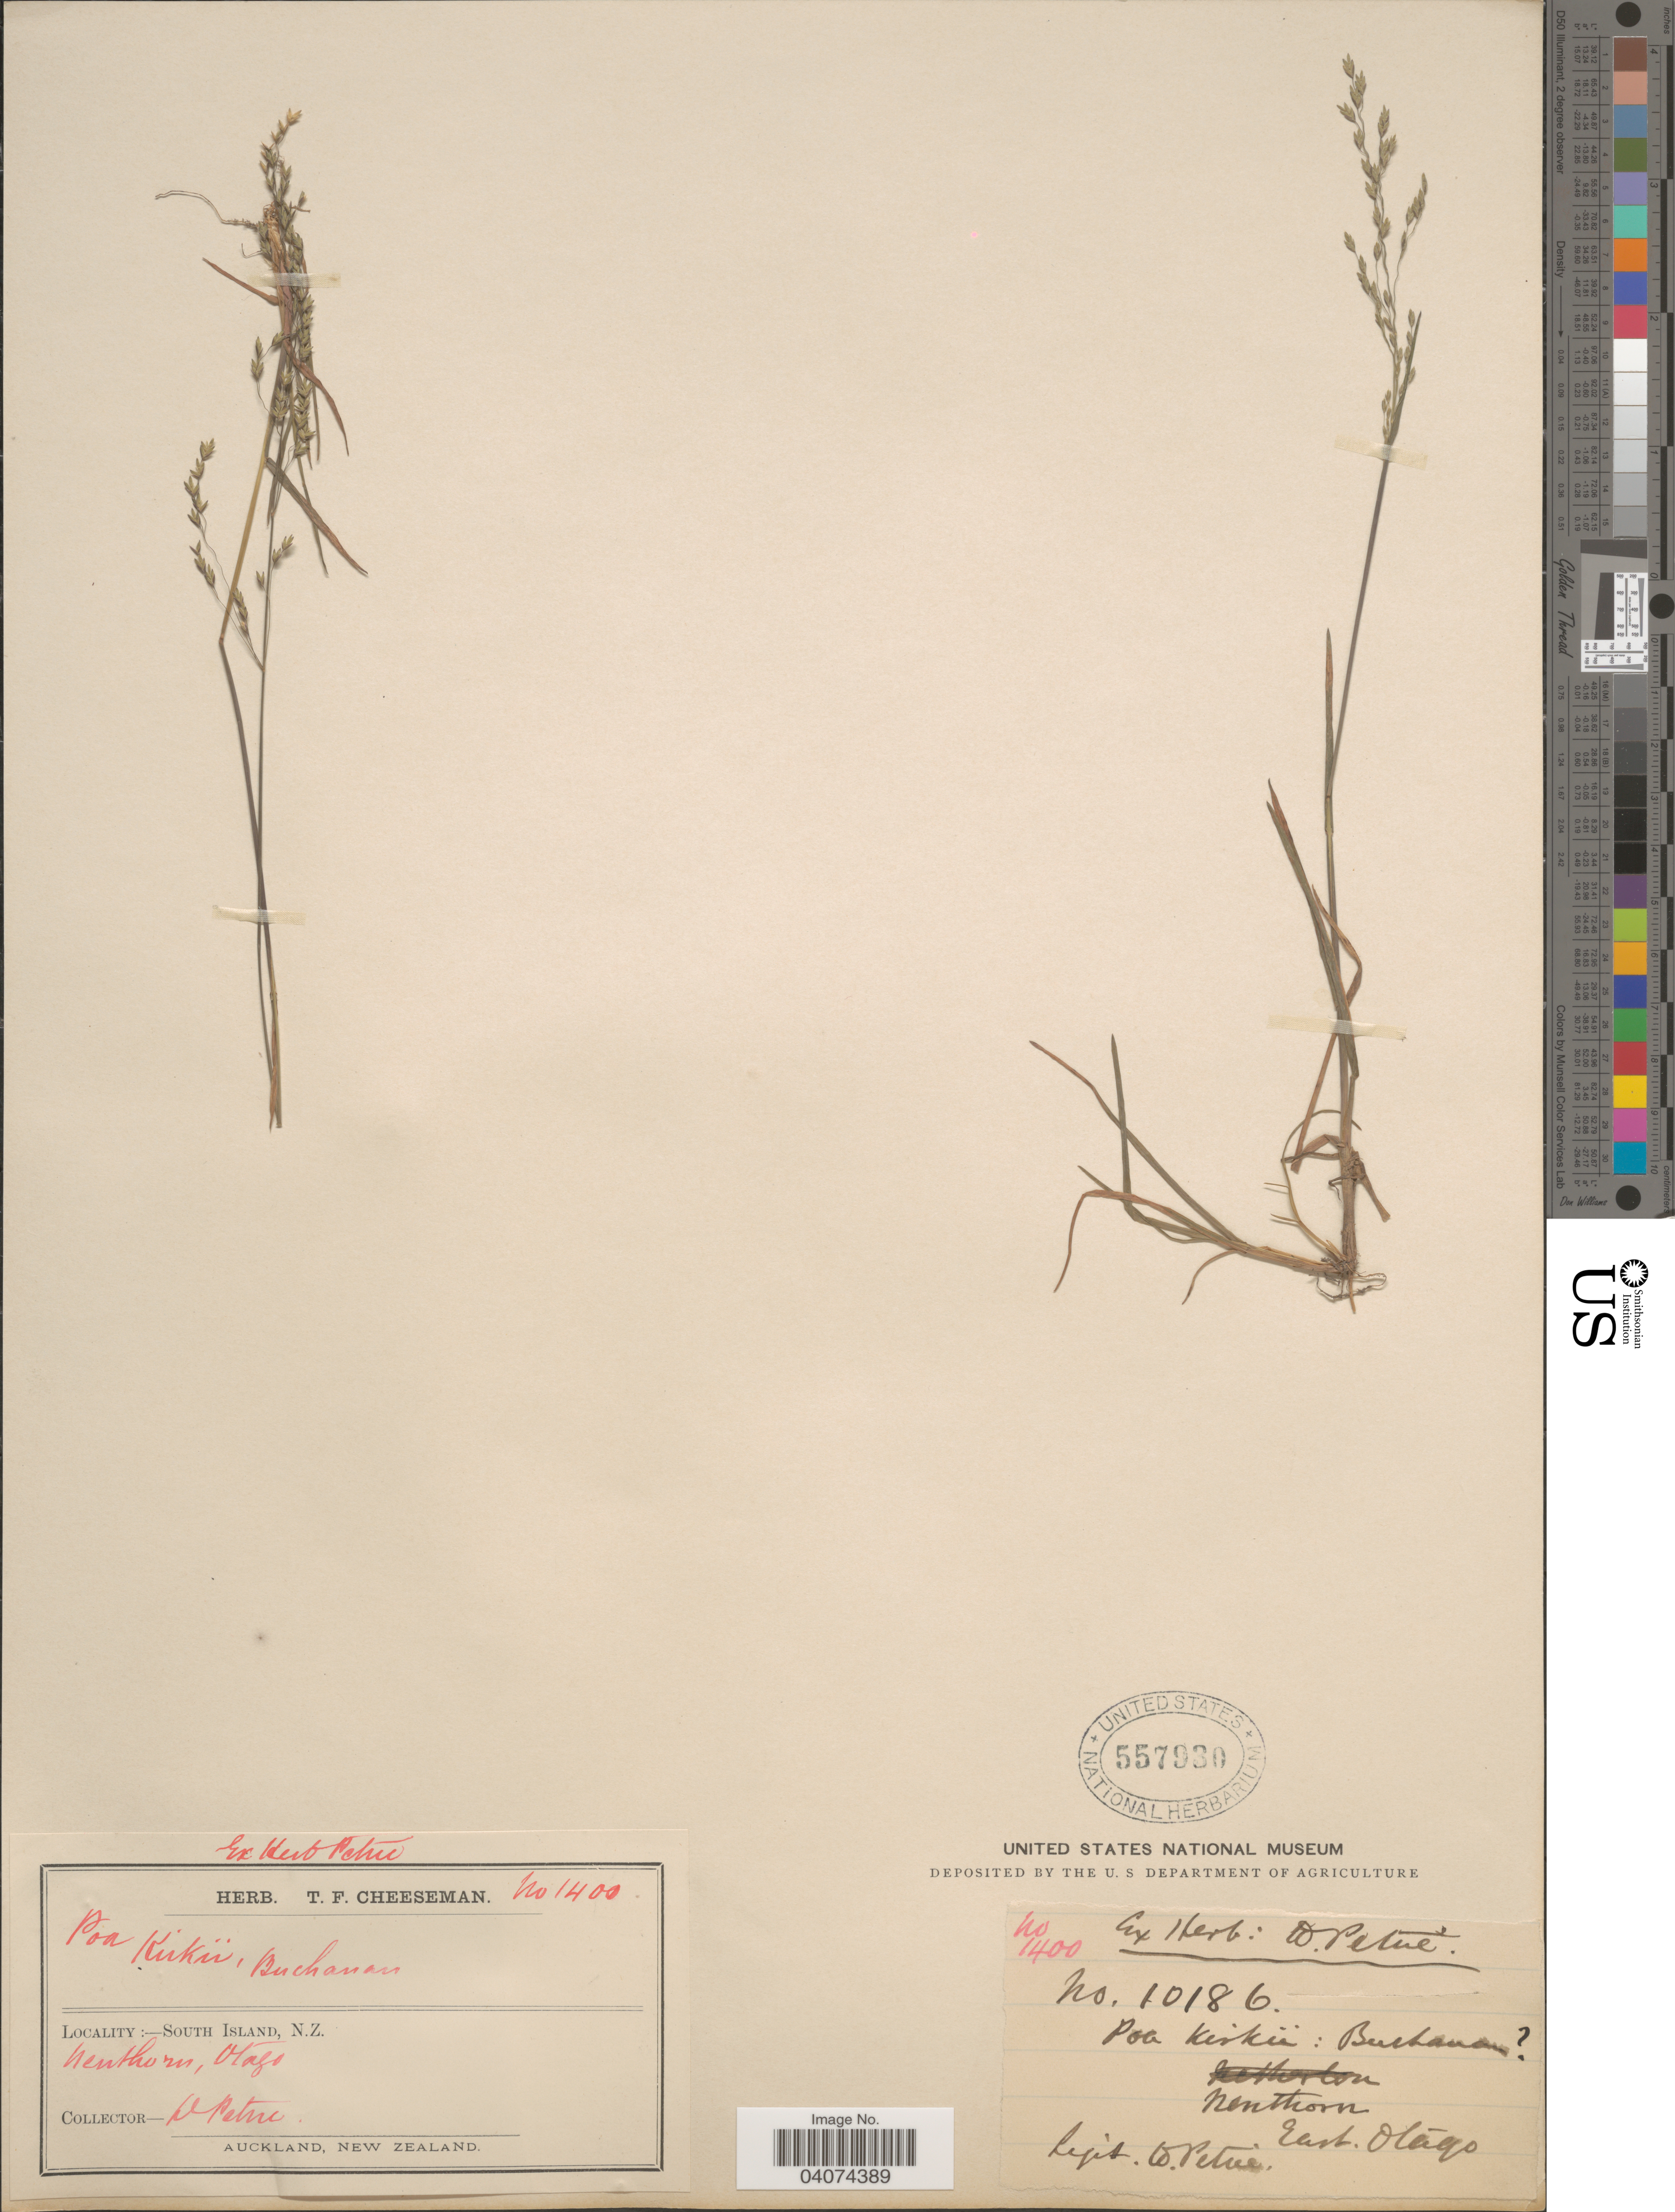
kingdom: Plantae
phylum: Tracheophyta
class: Liliopsida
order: Poales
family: Poaceae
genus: Poa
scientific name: Poa kirkii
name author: Buchanan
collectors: D. Petrie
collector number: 1400/10186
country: New Zealand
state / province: Otago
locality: South Island. Nenthorn, East Otago.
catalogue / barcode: US 557930